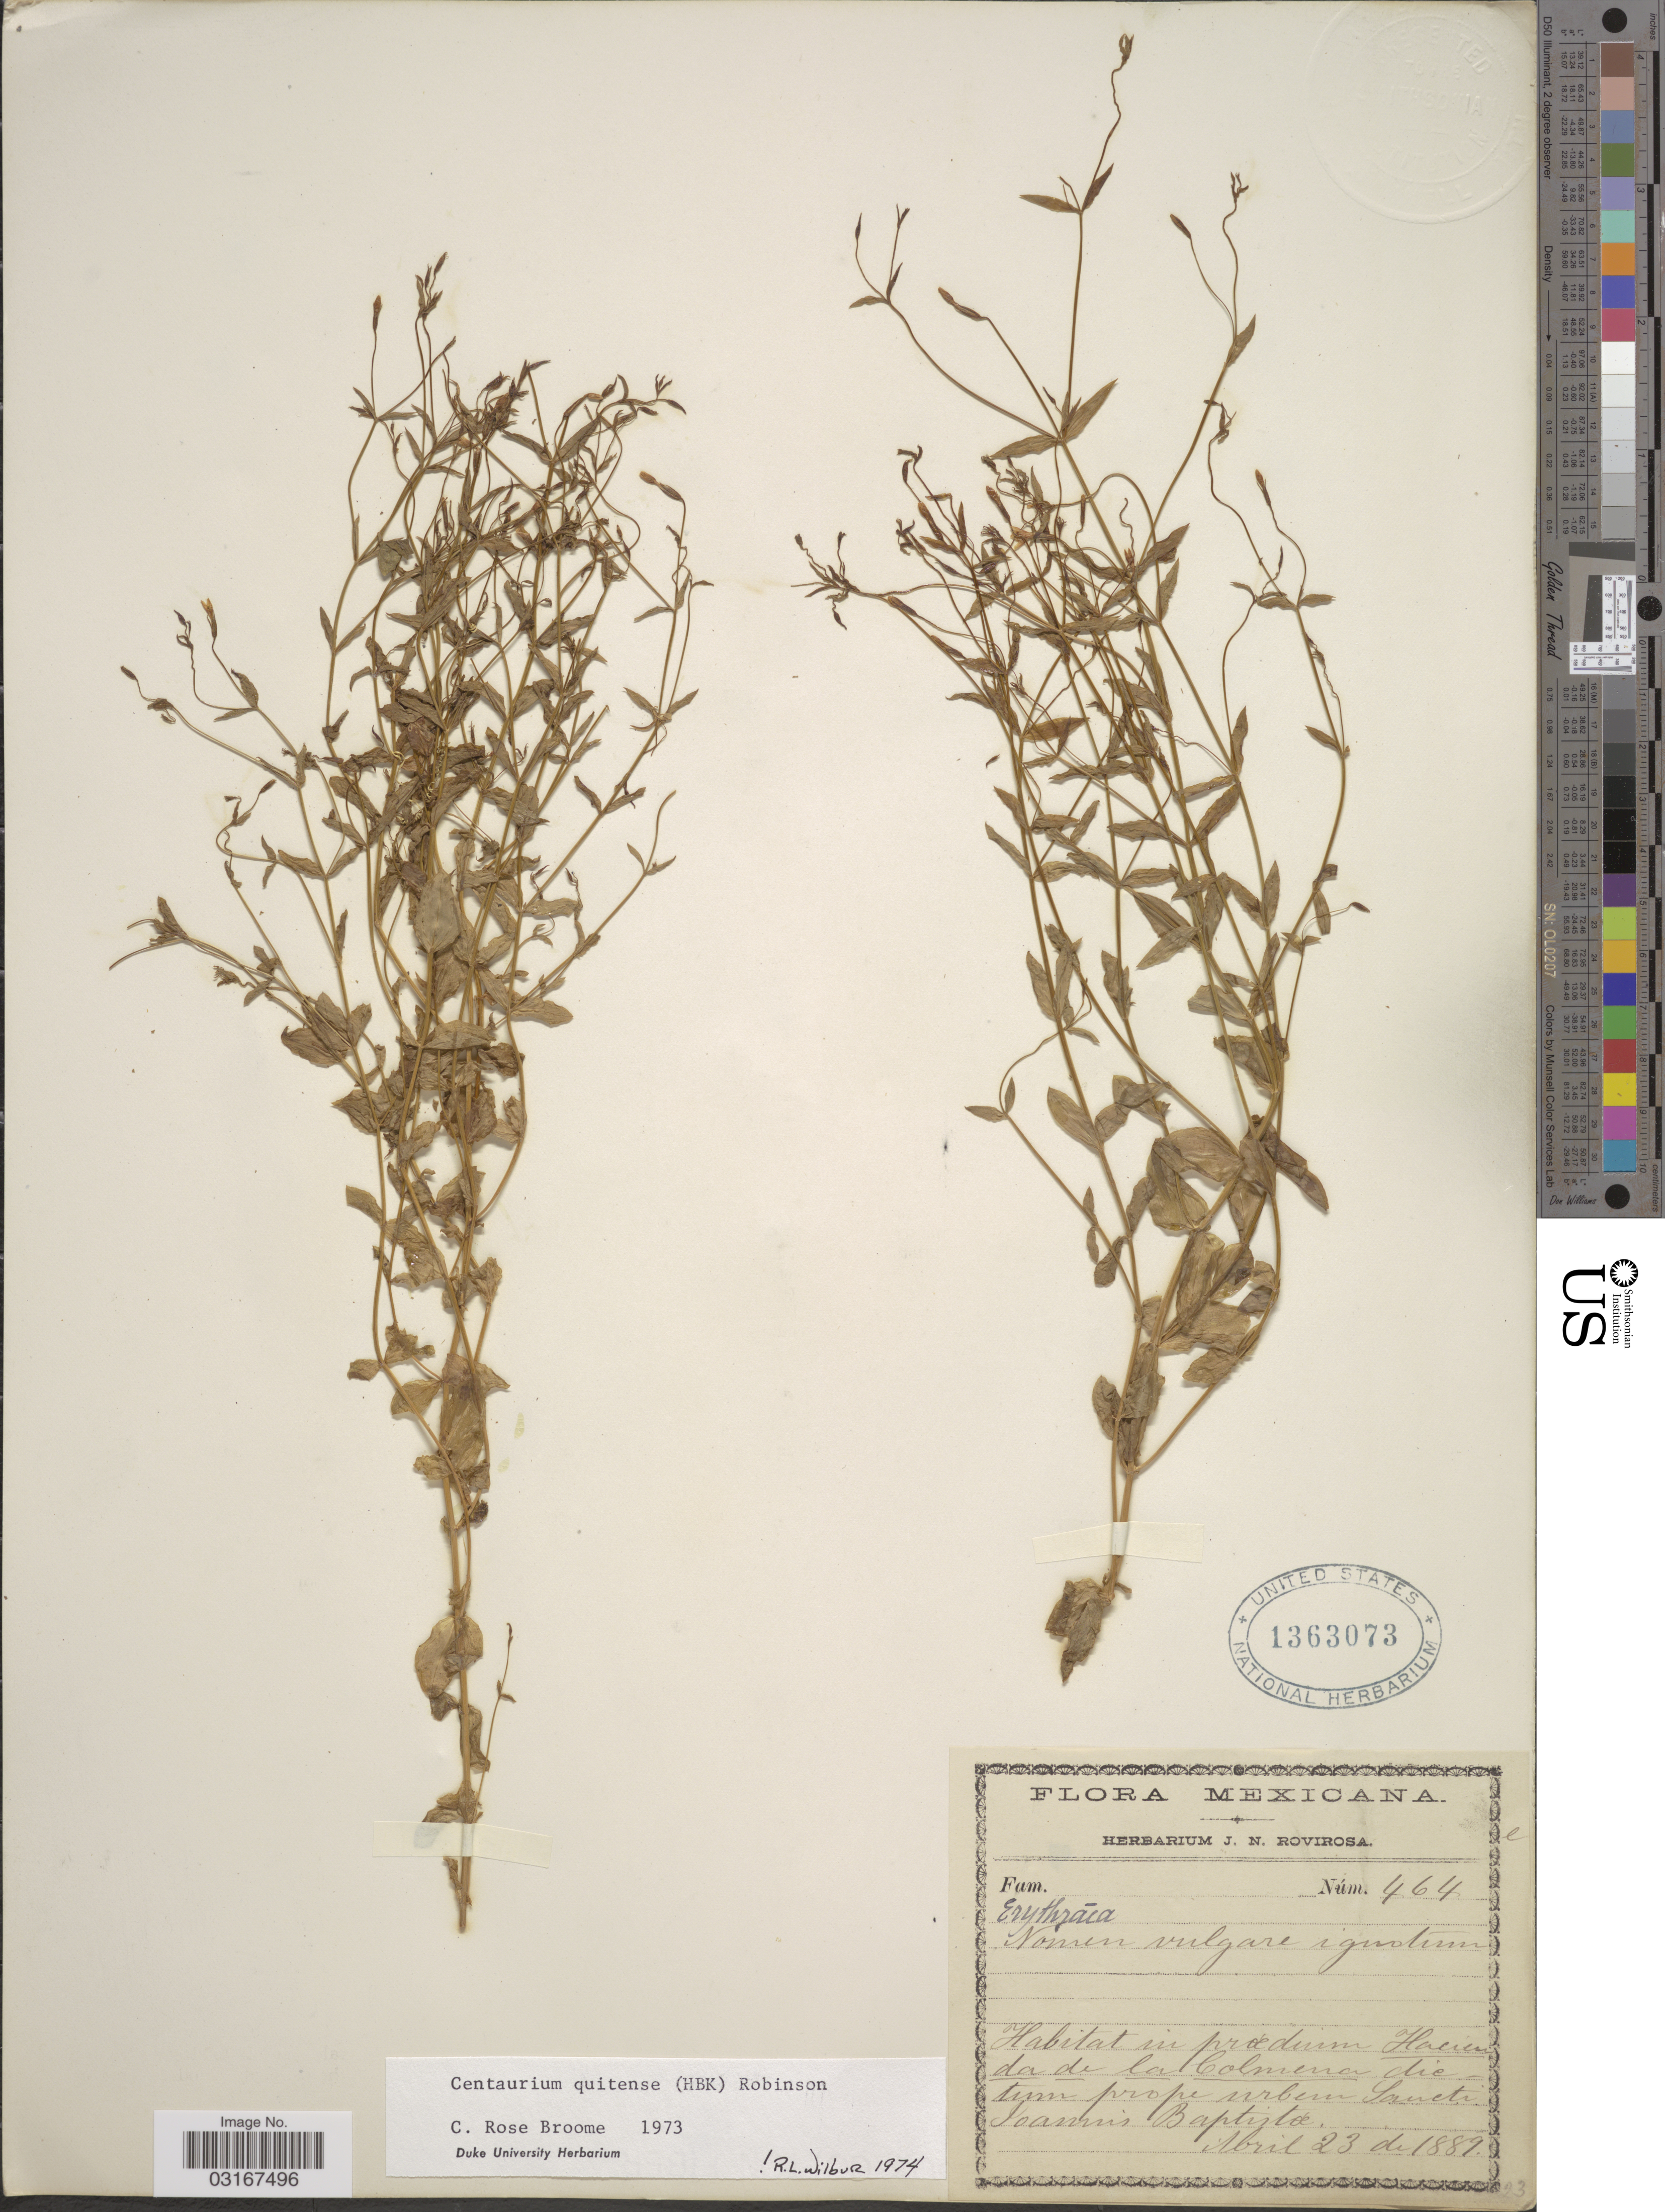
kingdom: Plantae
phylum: Tracheophyta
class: Magnoliopsida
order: Gentianales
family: Gentianaceae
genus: Centaurium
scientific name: Centaurium quitense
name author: (Kunth) B.L. Rob.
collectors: ex herb. J. N. Rovirosa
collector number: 464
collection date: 1889-04-23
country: Mexico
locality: Hacienda de la Colmena dictum prope urbem Sancti Joannis Baptistae.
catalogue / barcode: US 1363073